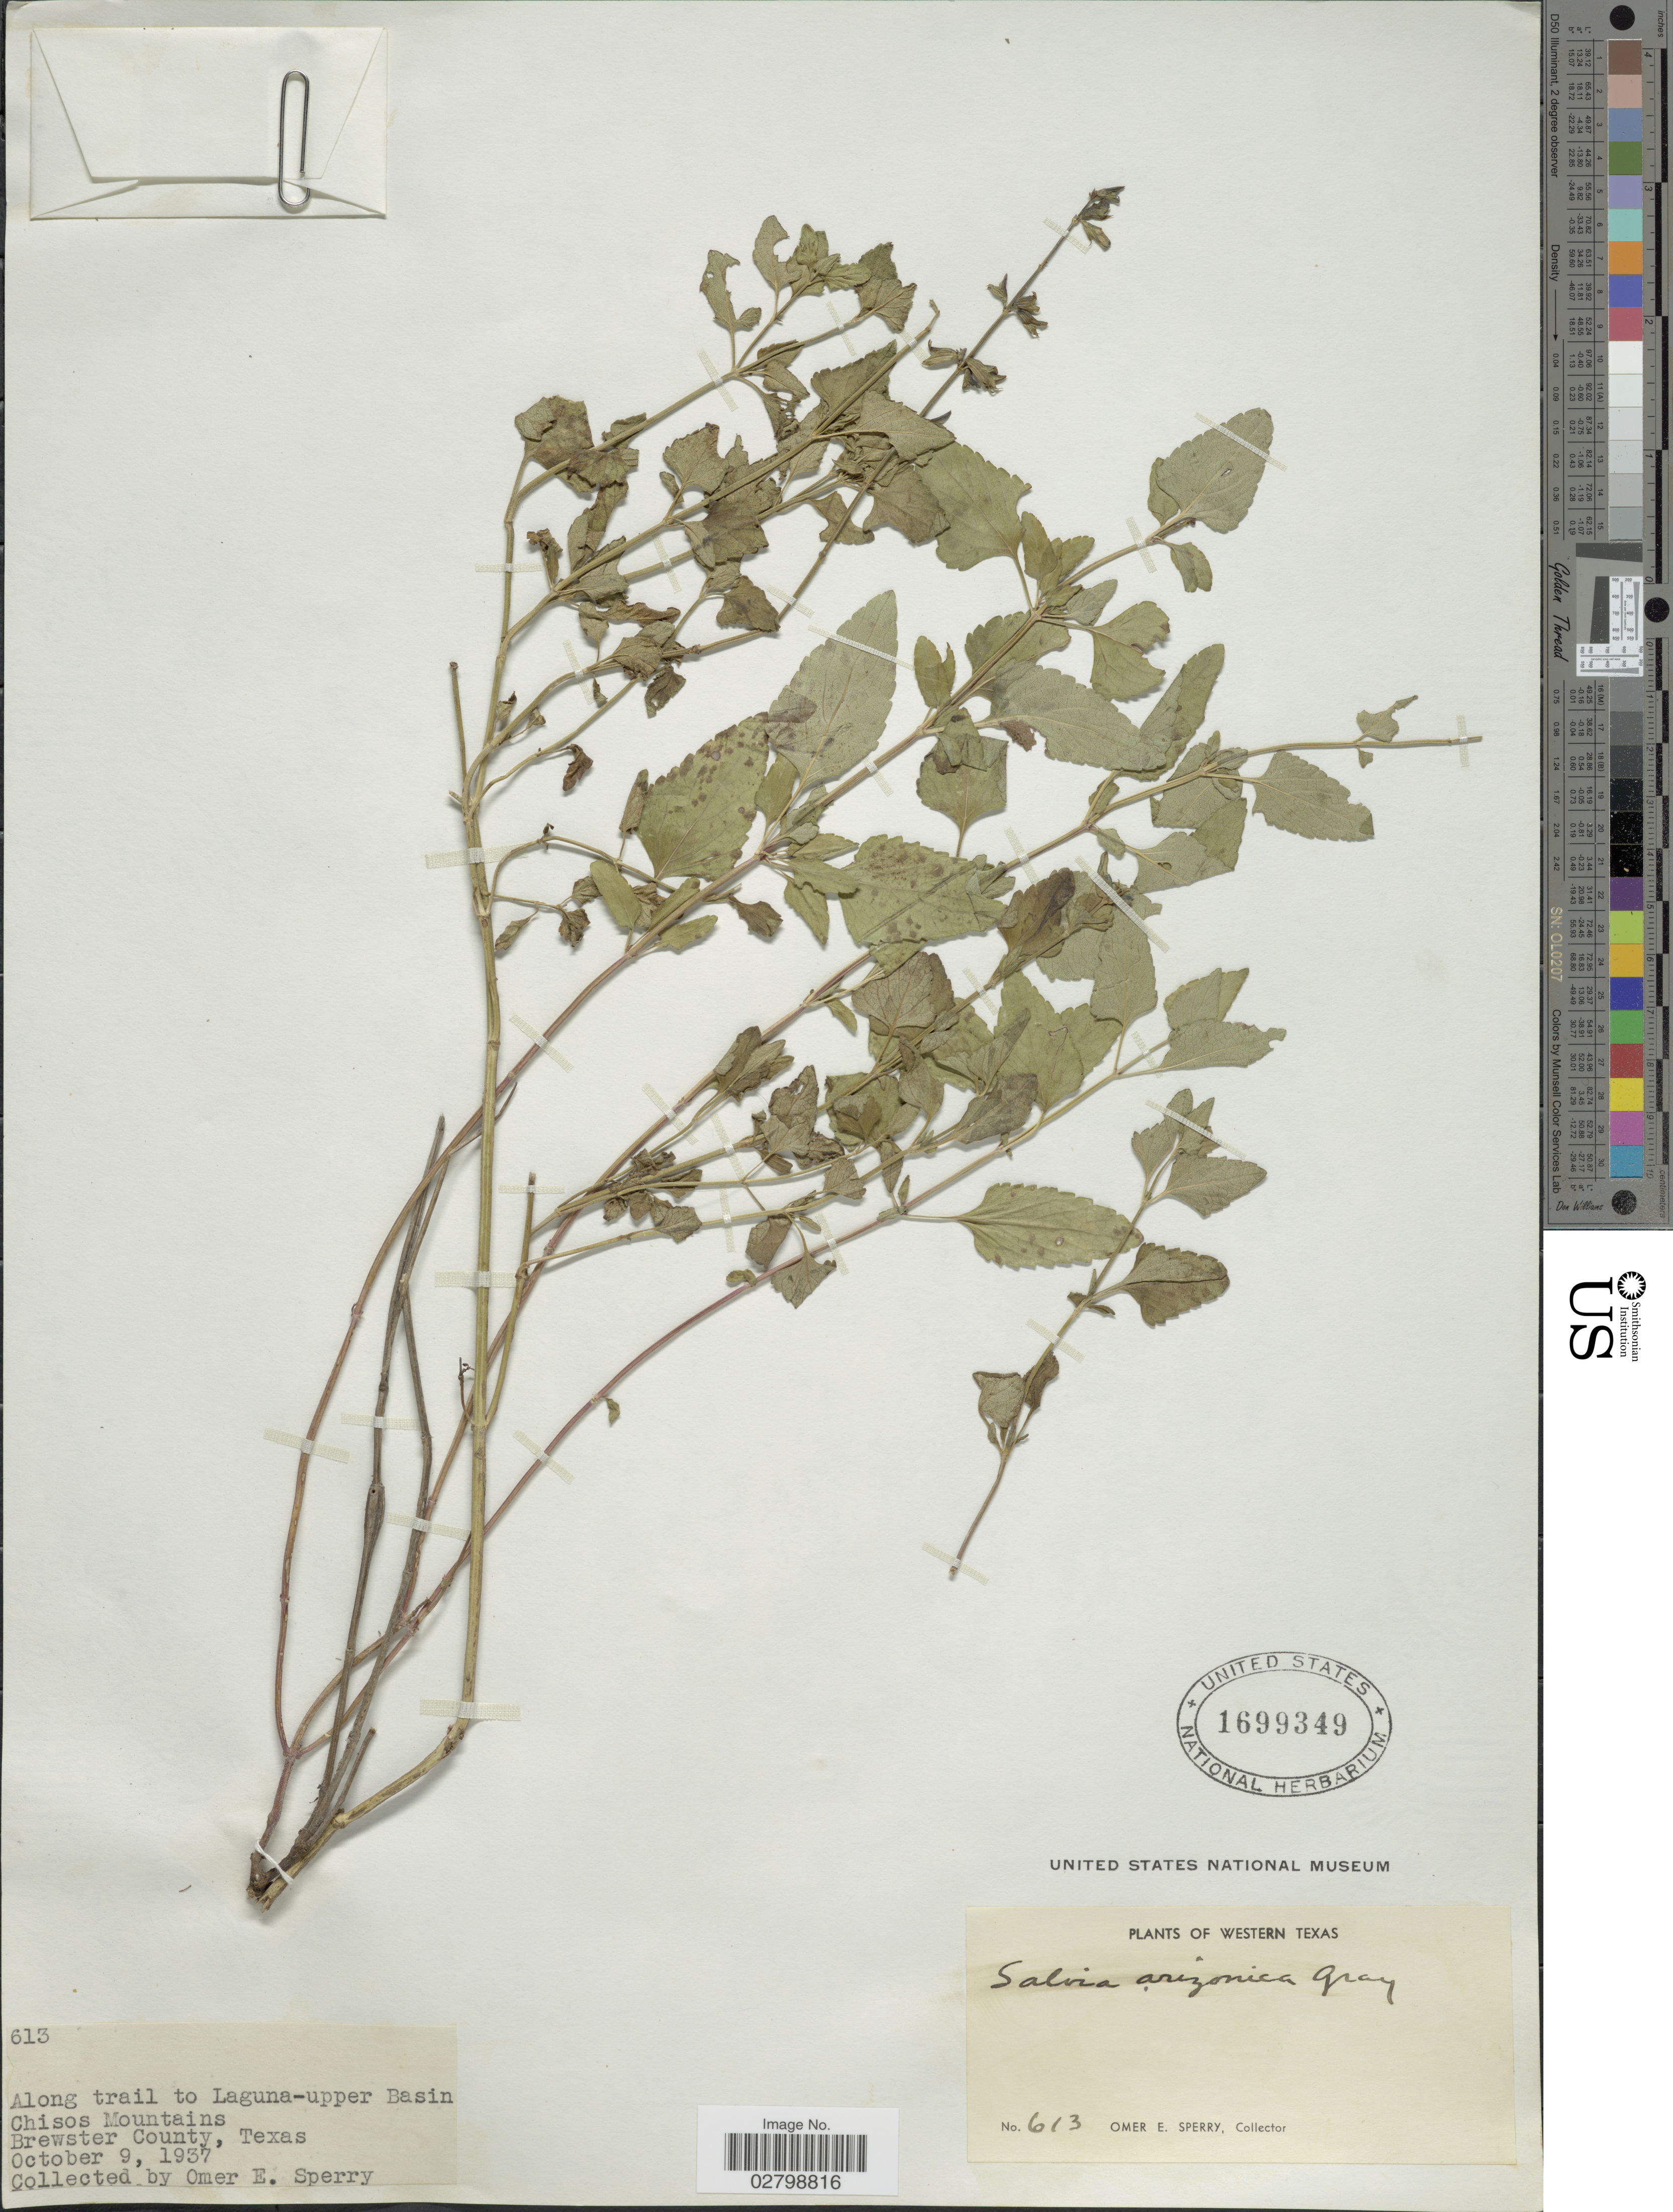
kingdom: Plantae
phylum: Tracheophyta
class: Magnoliopsida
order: Lamiales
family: Lamiaceae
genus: Salvia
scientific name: Salvia arizonica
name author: A. Gray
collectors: O. E. Sperry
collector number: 613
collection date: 1937-10-09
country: United States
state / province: Texas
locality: Along trail to Laguna-upper Basin Chisos Mountains. Brewster County.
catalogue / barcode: US 1699349